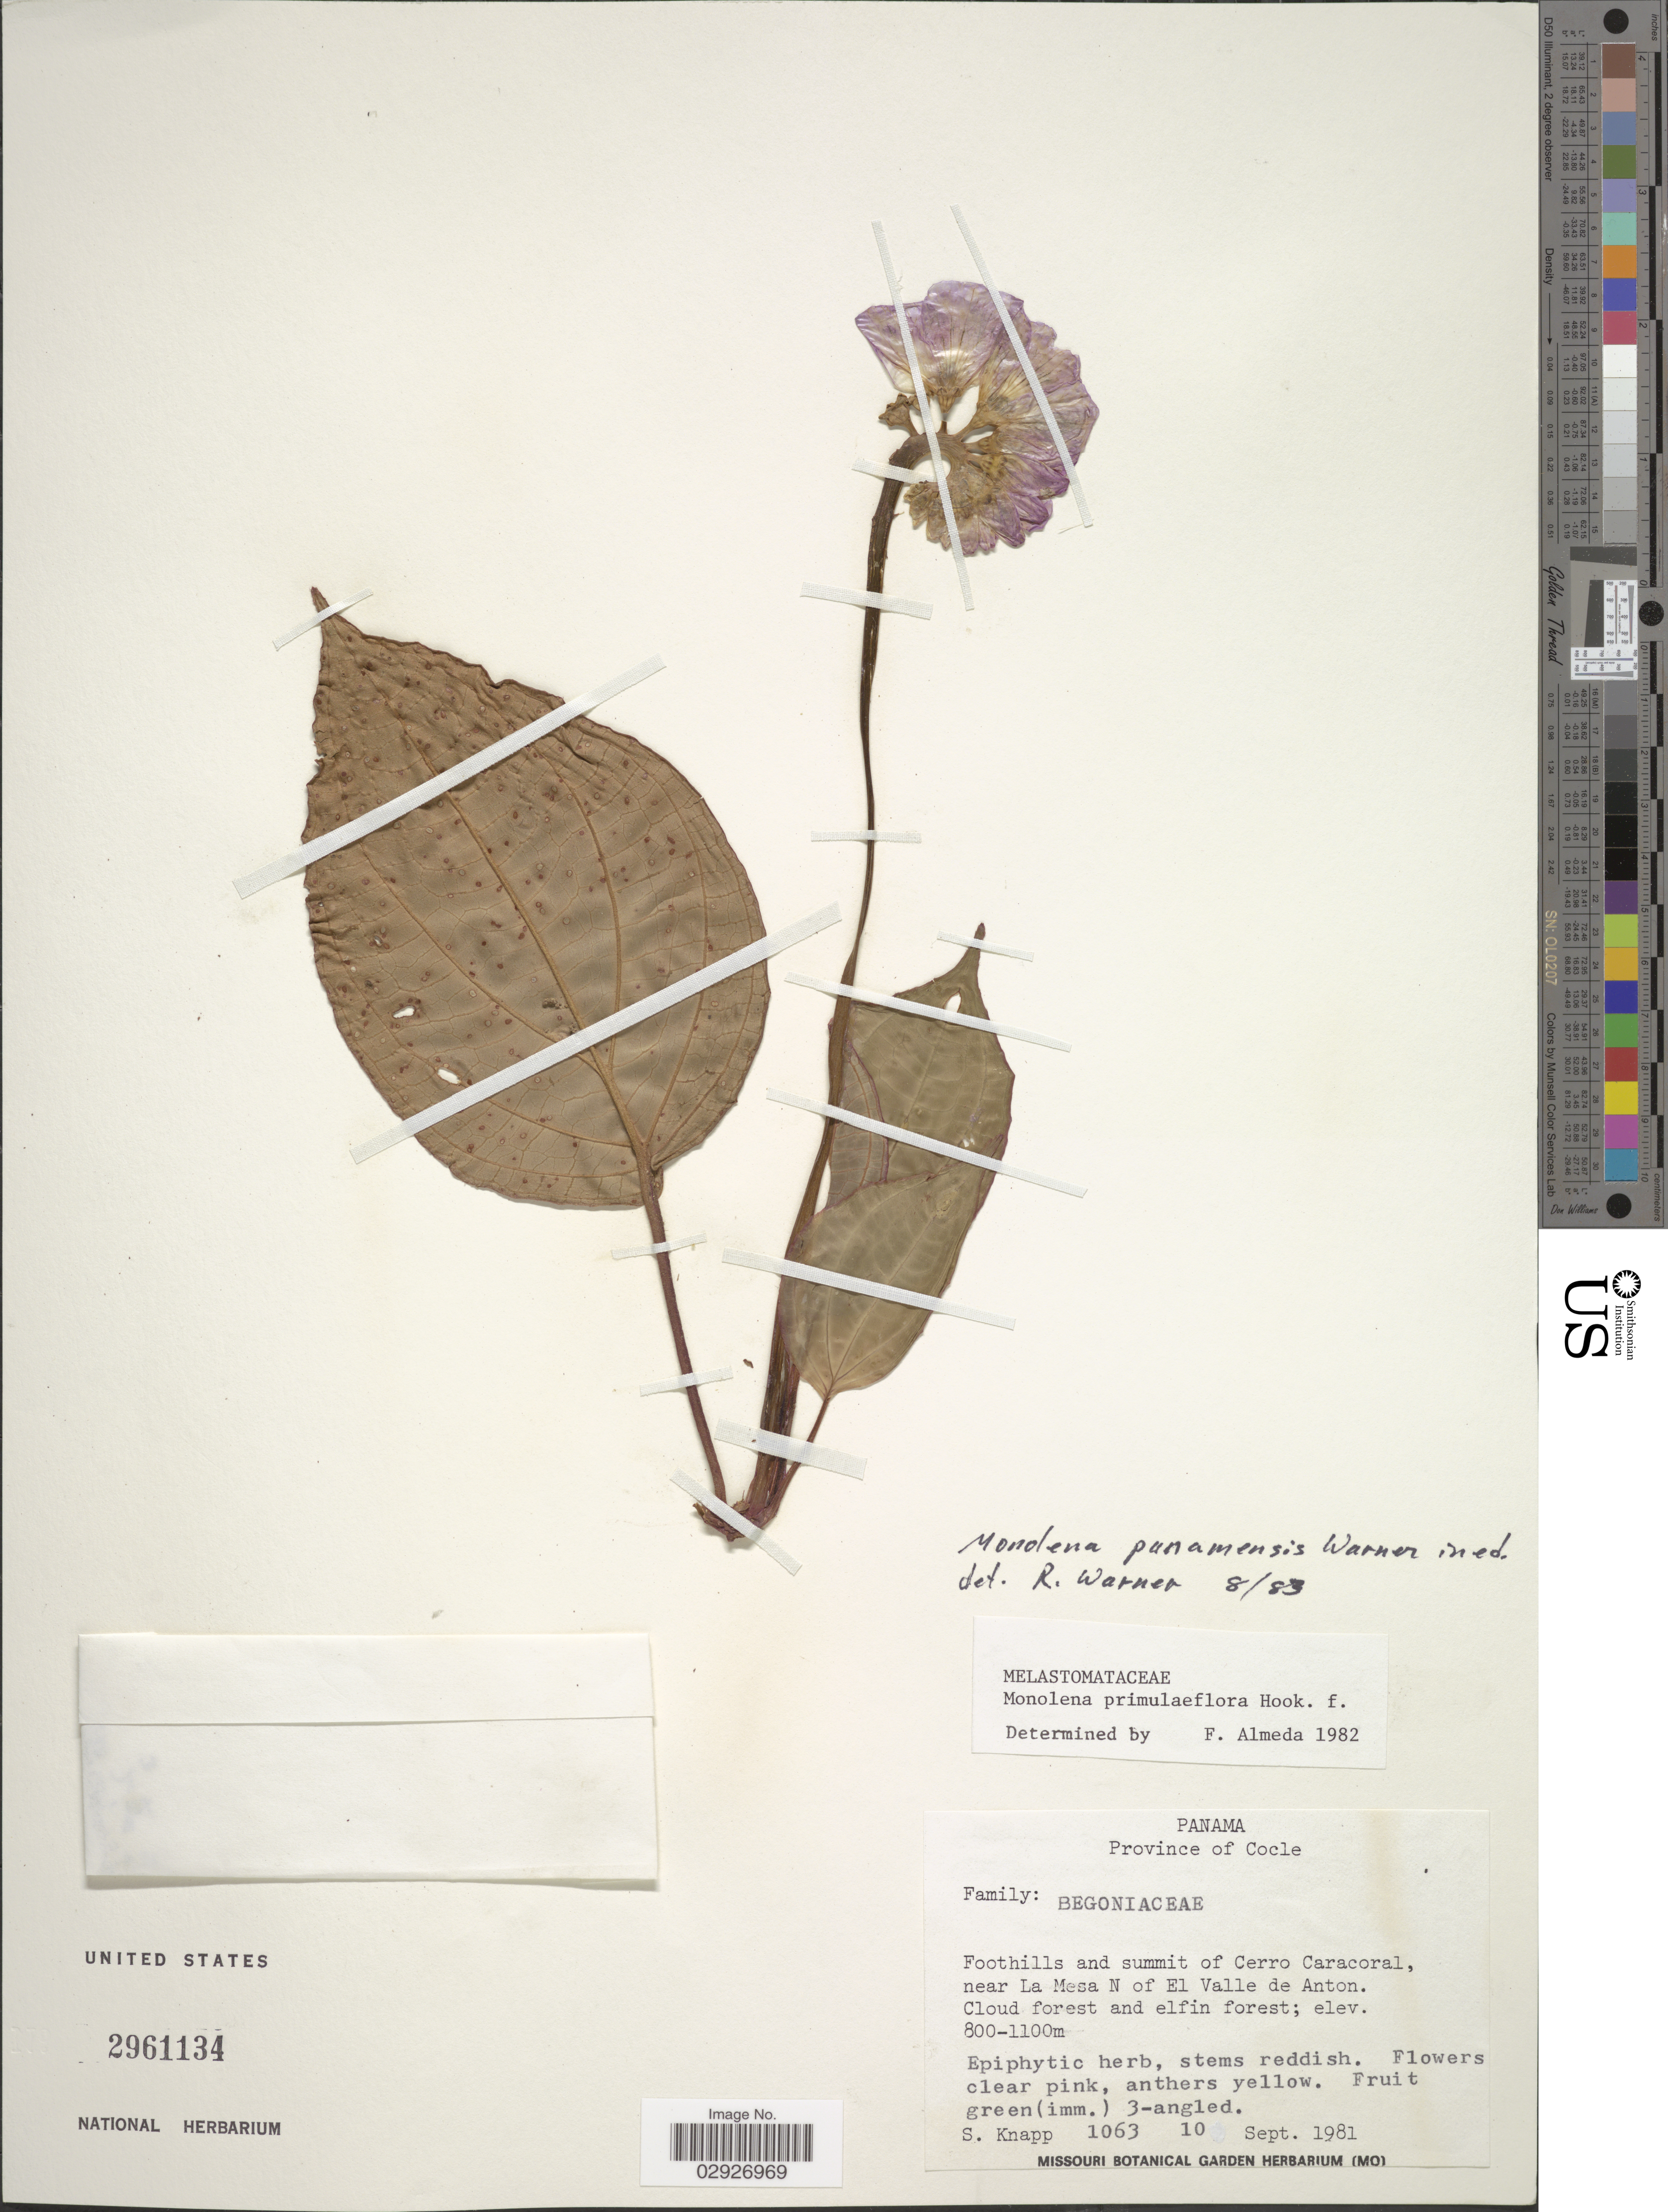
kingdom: Plantae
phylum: Tracheophyta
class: Magnoliopsida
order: Myrtales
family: Melastomataceae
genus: Monolena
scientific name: Monolena panamensis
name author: Warner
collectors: S. Knapp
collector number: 1063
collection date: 1981-09-10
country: Panama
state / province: Coclé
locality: Province of Cocle. Foothills and summit of Cerro Caracoral, near La Mesa N of El Valle de Anton.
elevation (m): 800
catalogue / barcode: US 2961134